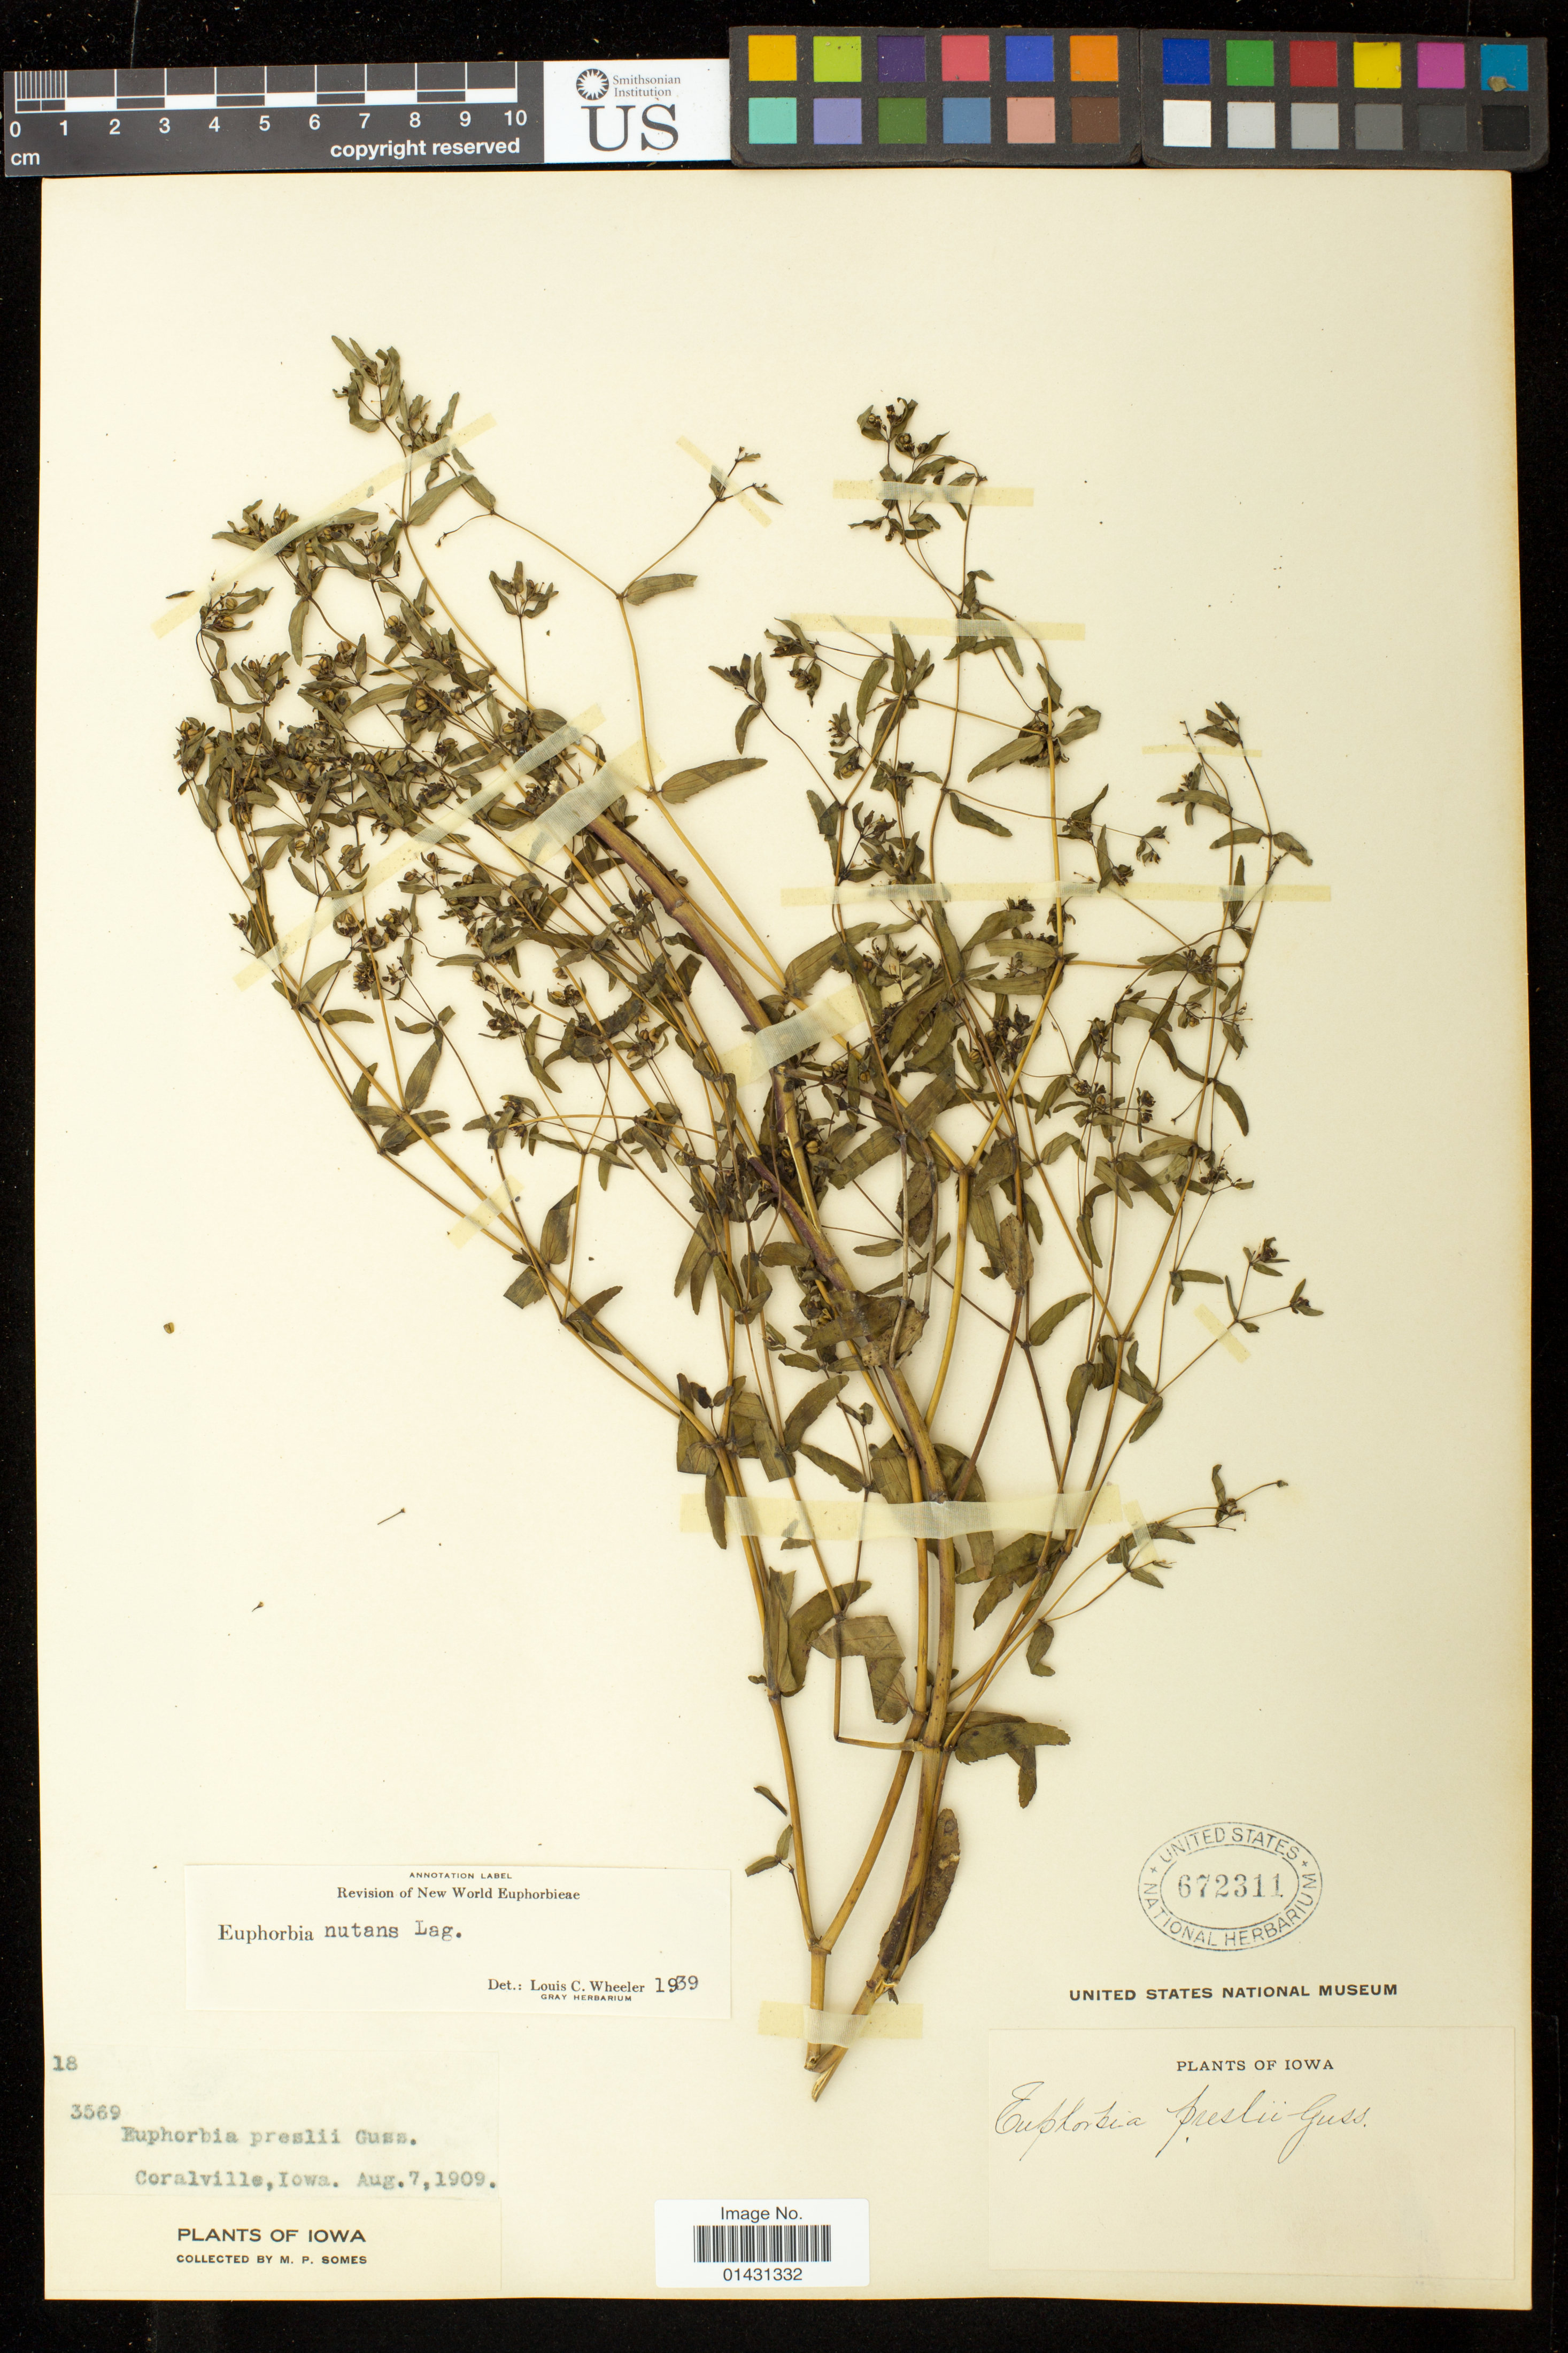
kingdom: Plantae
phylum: Tracheophyta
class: Magnoliopsida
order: Malpighiales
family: Euphorbiaceae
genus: Euphorbia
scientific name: Euphorbia maculata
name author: L.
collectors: M. Somes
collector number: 3569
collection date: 1909-08-07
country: United States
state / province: Iowa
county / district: Johnson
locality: Coralville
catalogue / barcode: US 672311